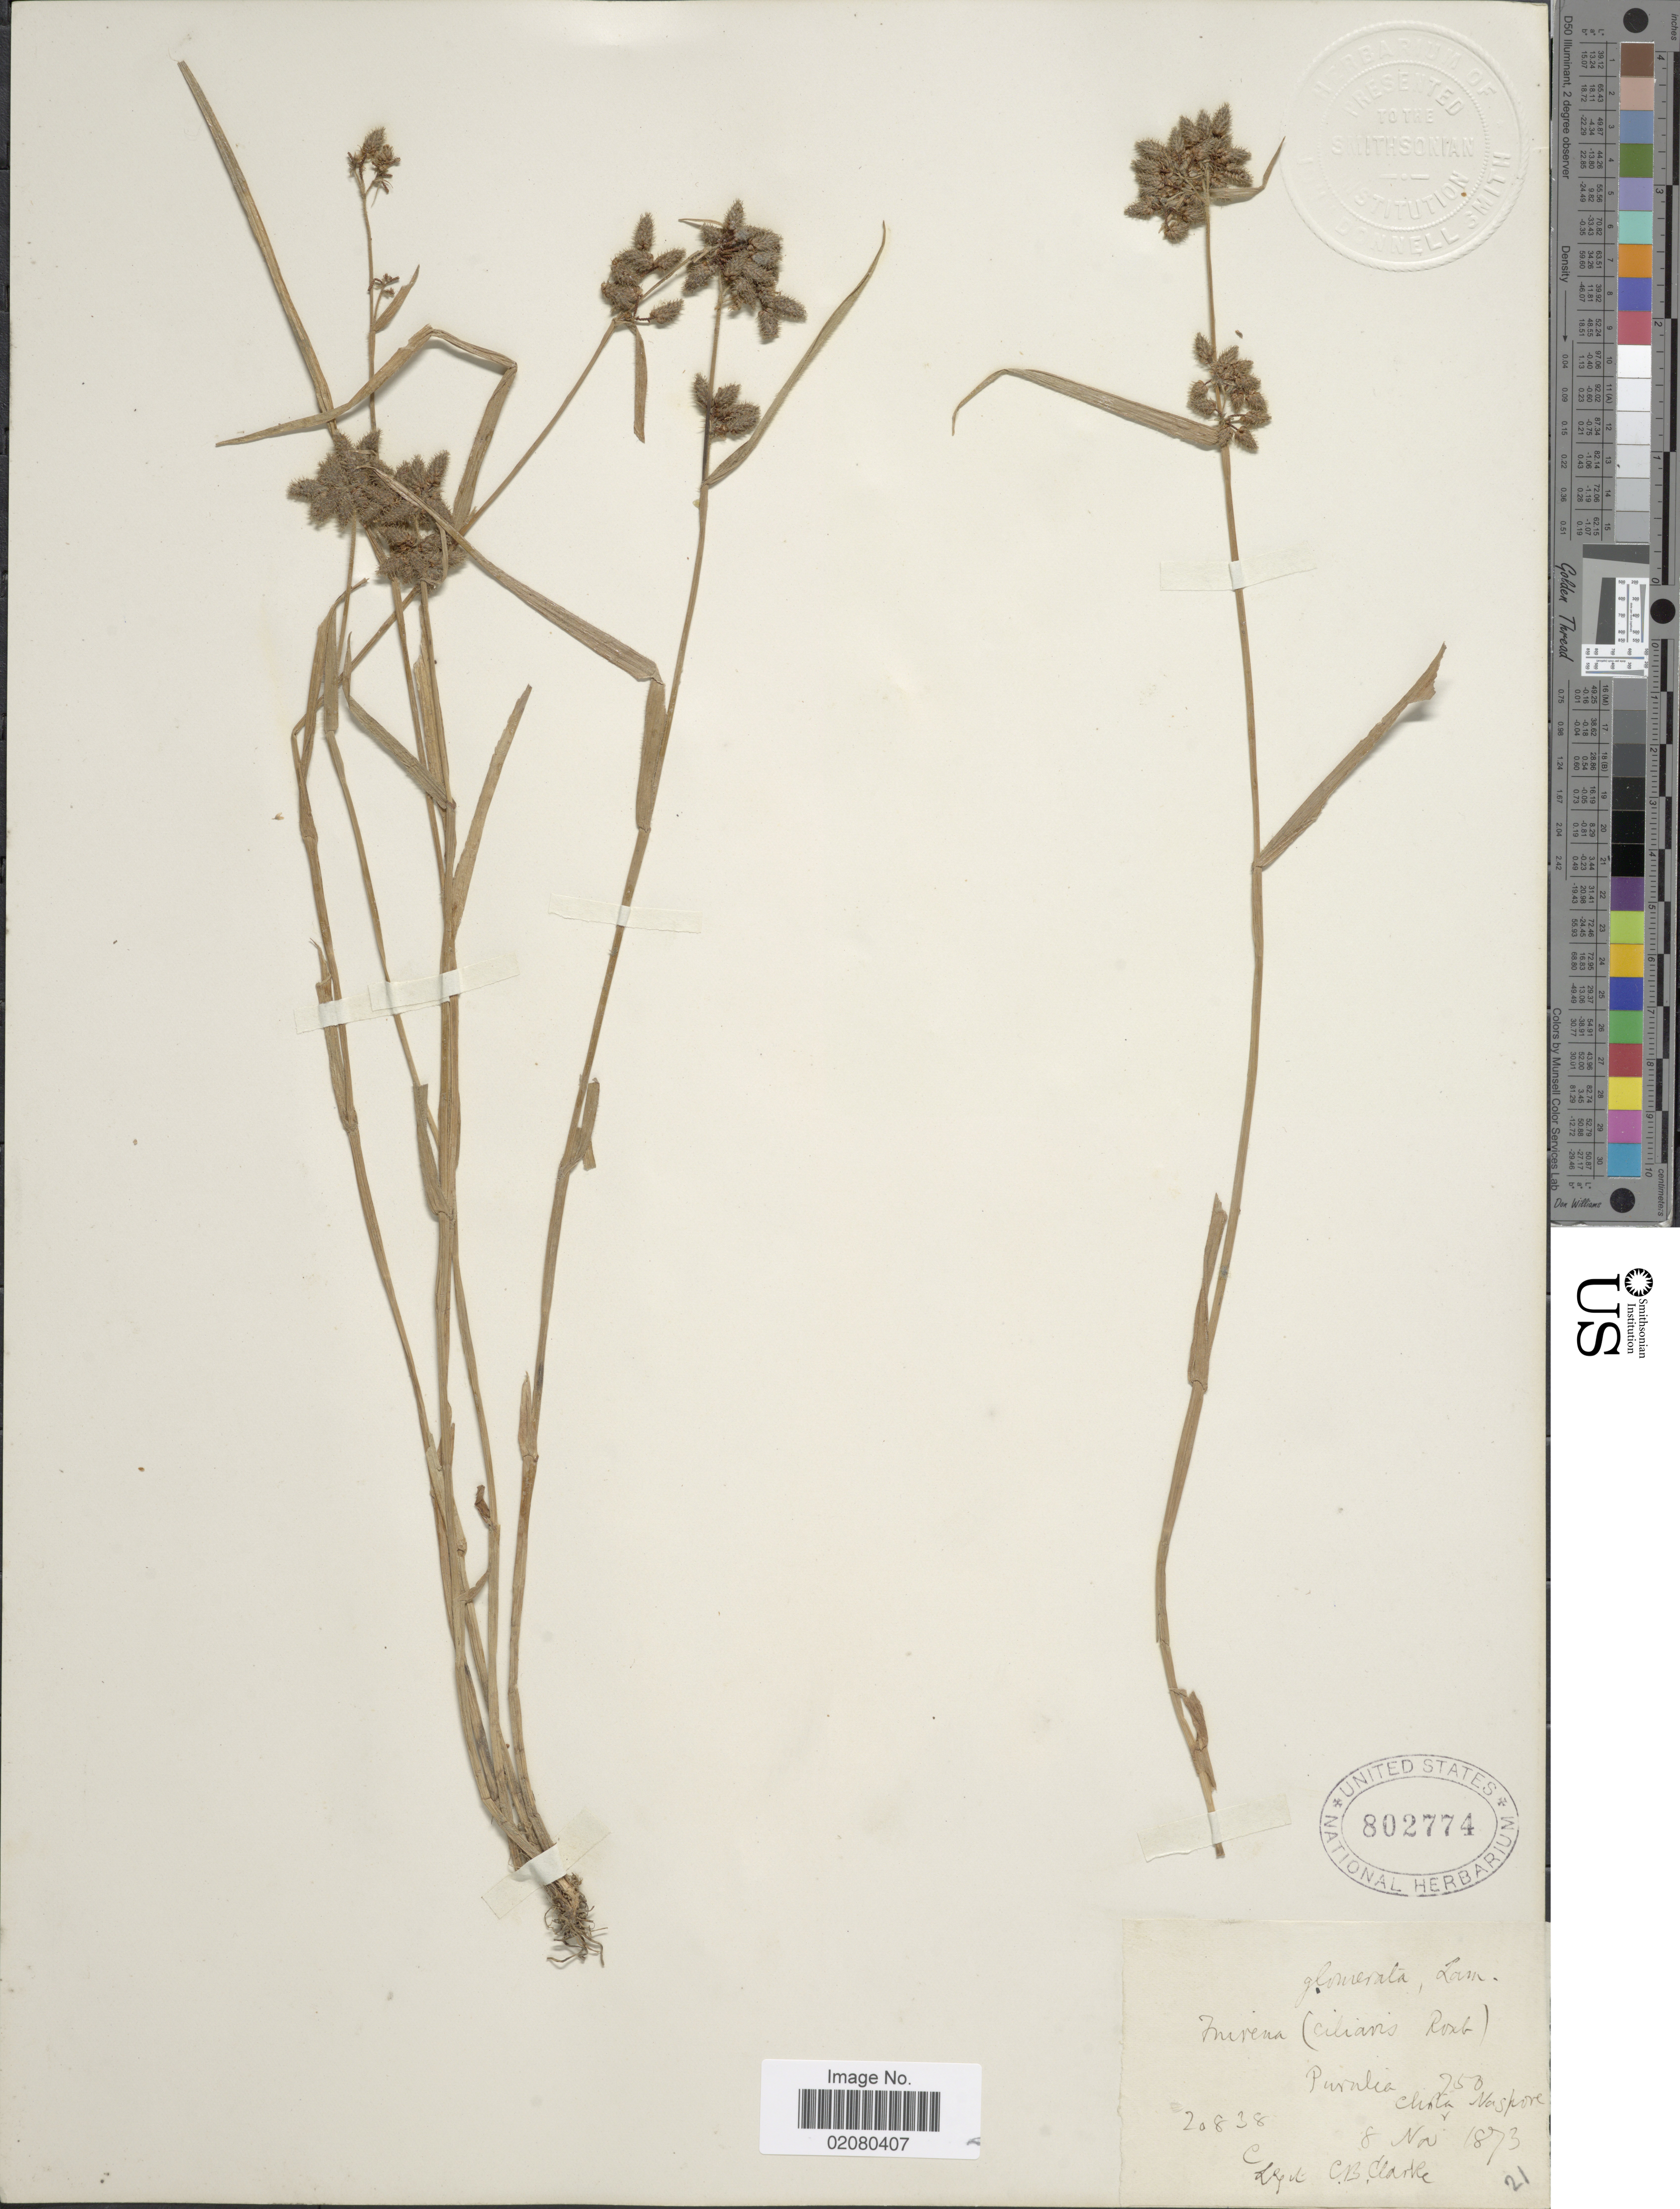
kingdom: Plantae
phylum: Tracheophyta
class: Liliopsida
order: Poales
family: Cyperaceae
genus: Fuirena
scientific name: Fuirena ciliaris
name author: (L.) Roxb.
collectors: C. B. Clarke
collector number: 20838?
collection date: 1873-11-08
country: India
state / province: West Bengal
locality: Puralia, Chota Nagpore.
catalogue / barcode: US 802774